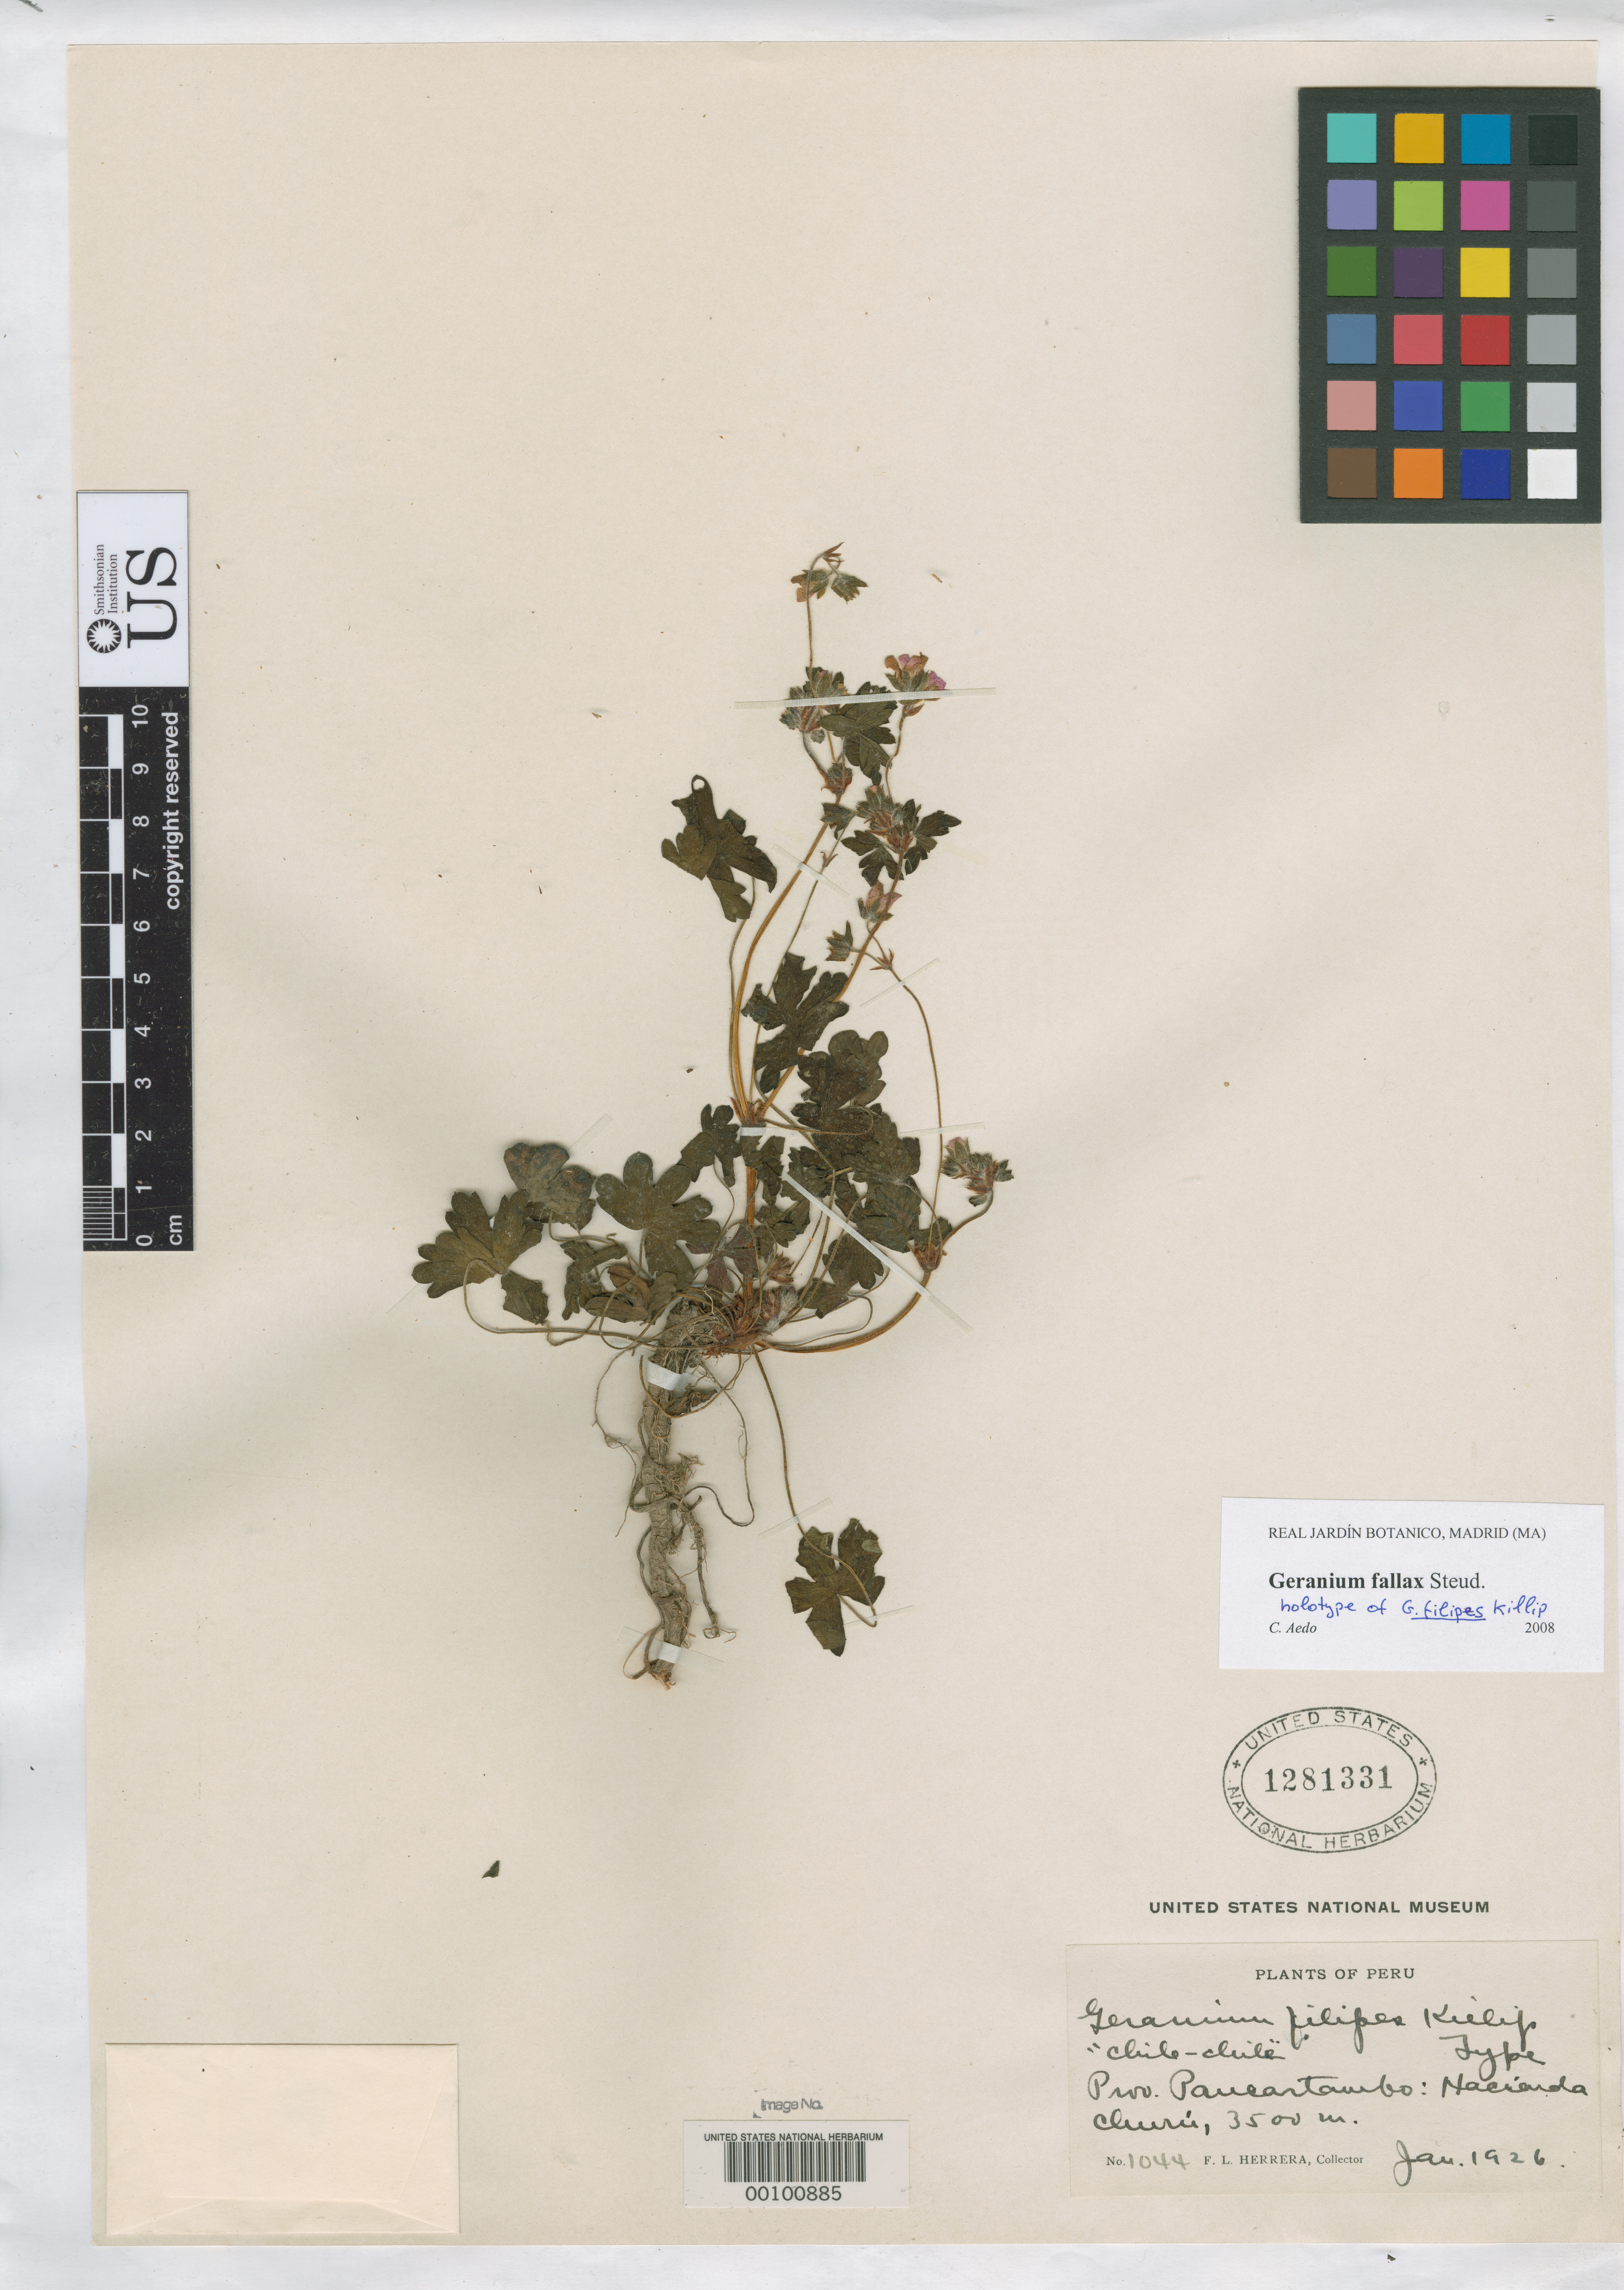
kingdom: Plantae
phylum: Tracheophyta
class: Magnoliopsida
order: Geraniales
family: Geraniaceae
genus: Geranium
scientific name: Geranium filipes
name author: Killip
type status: Holotype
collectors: F. L. Herrera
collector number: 1044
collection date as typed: Jan 1926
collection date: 1926-01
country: Peru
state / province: Cusco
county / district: Paucartambo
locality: Hacienda Churu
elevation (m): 3500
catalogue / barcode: US 1281331